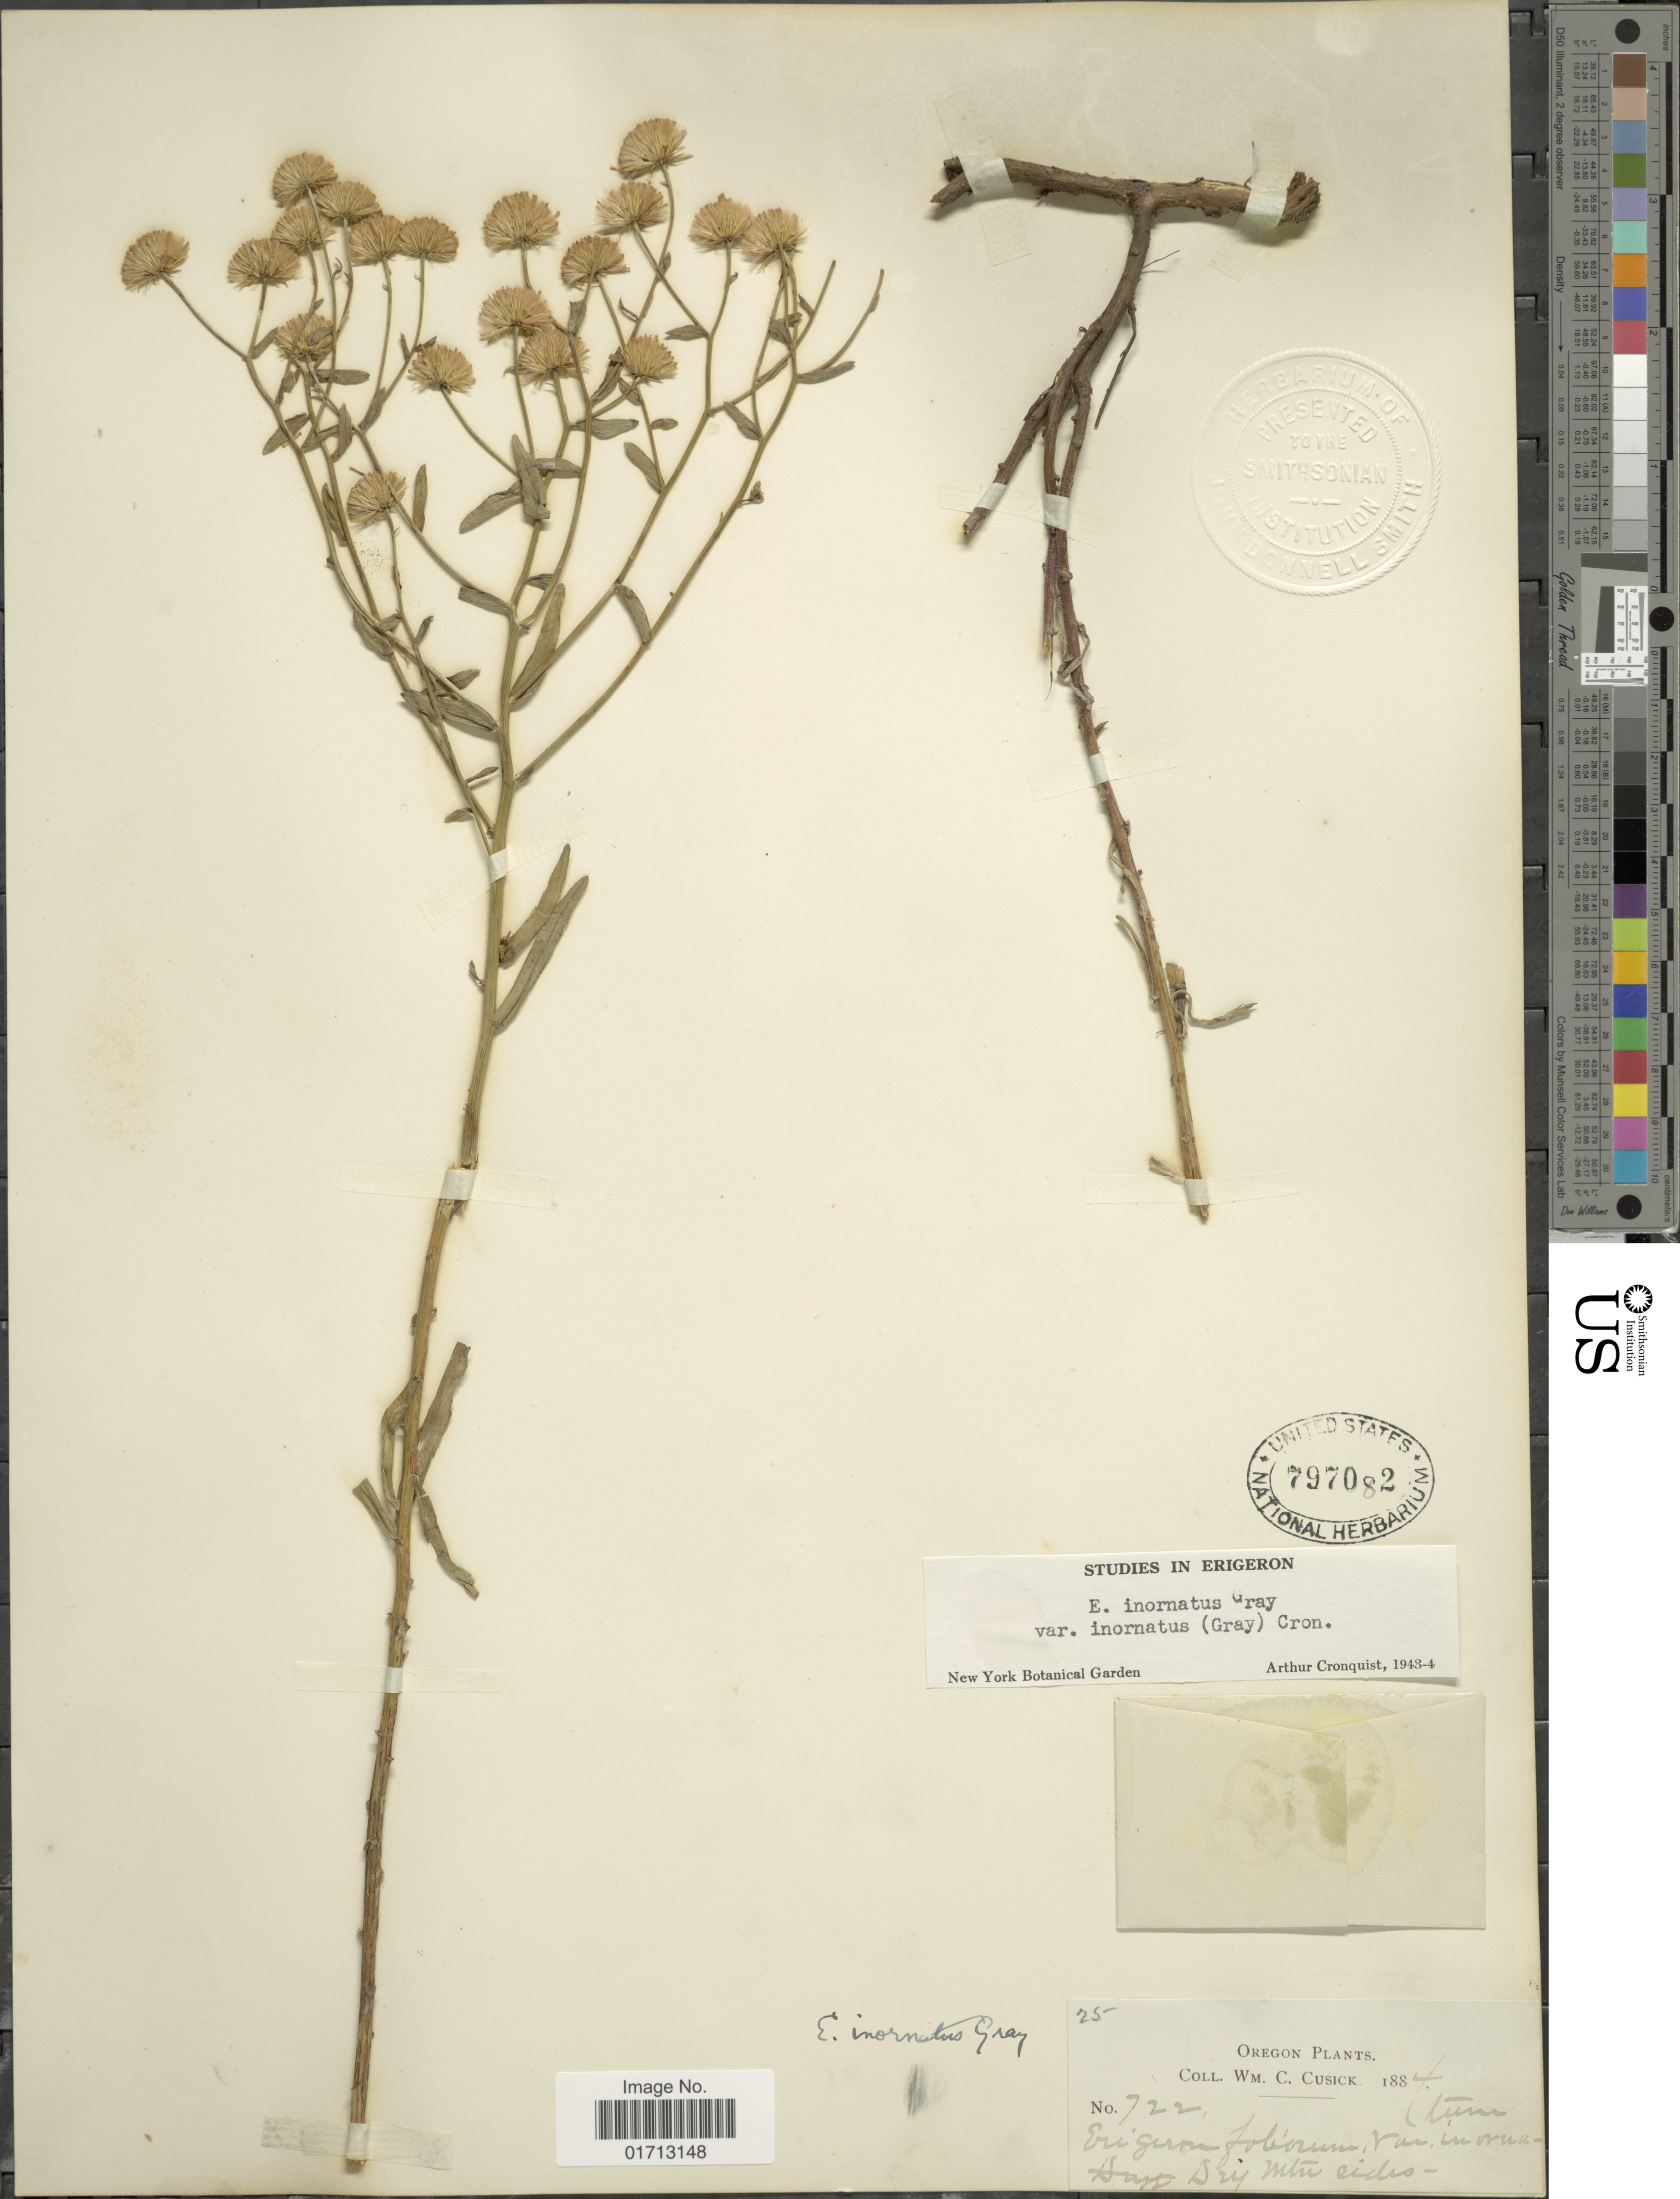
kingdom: Plantae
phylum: Tracheophyta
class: Magnoliopsida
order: Asterales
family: Asteraceae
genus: Erigeron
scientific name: Erigeron inornatus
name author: (A. Gray) A. Gray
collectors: W. C. Cusick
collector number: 722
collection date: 1884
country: United States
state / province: Oregon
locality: East Dry Mtn. Sides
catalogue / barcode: US 797082